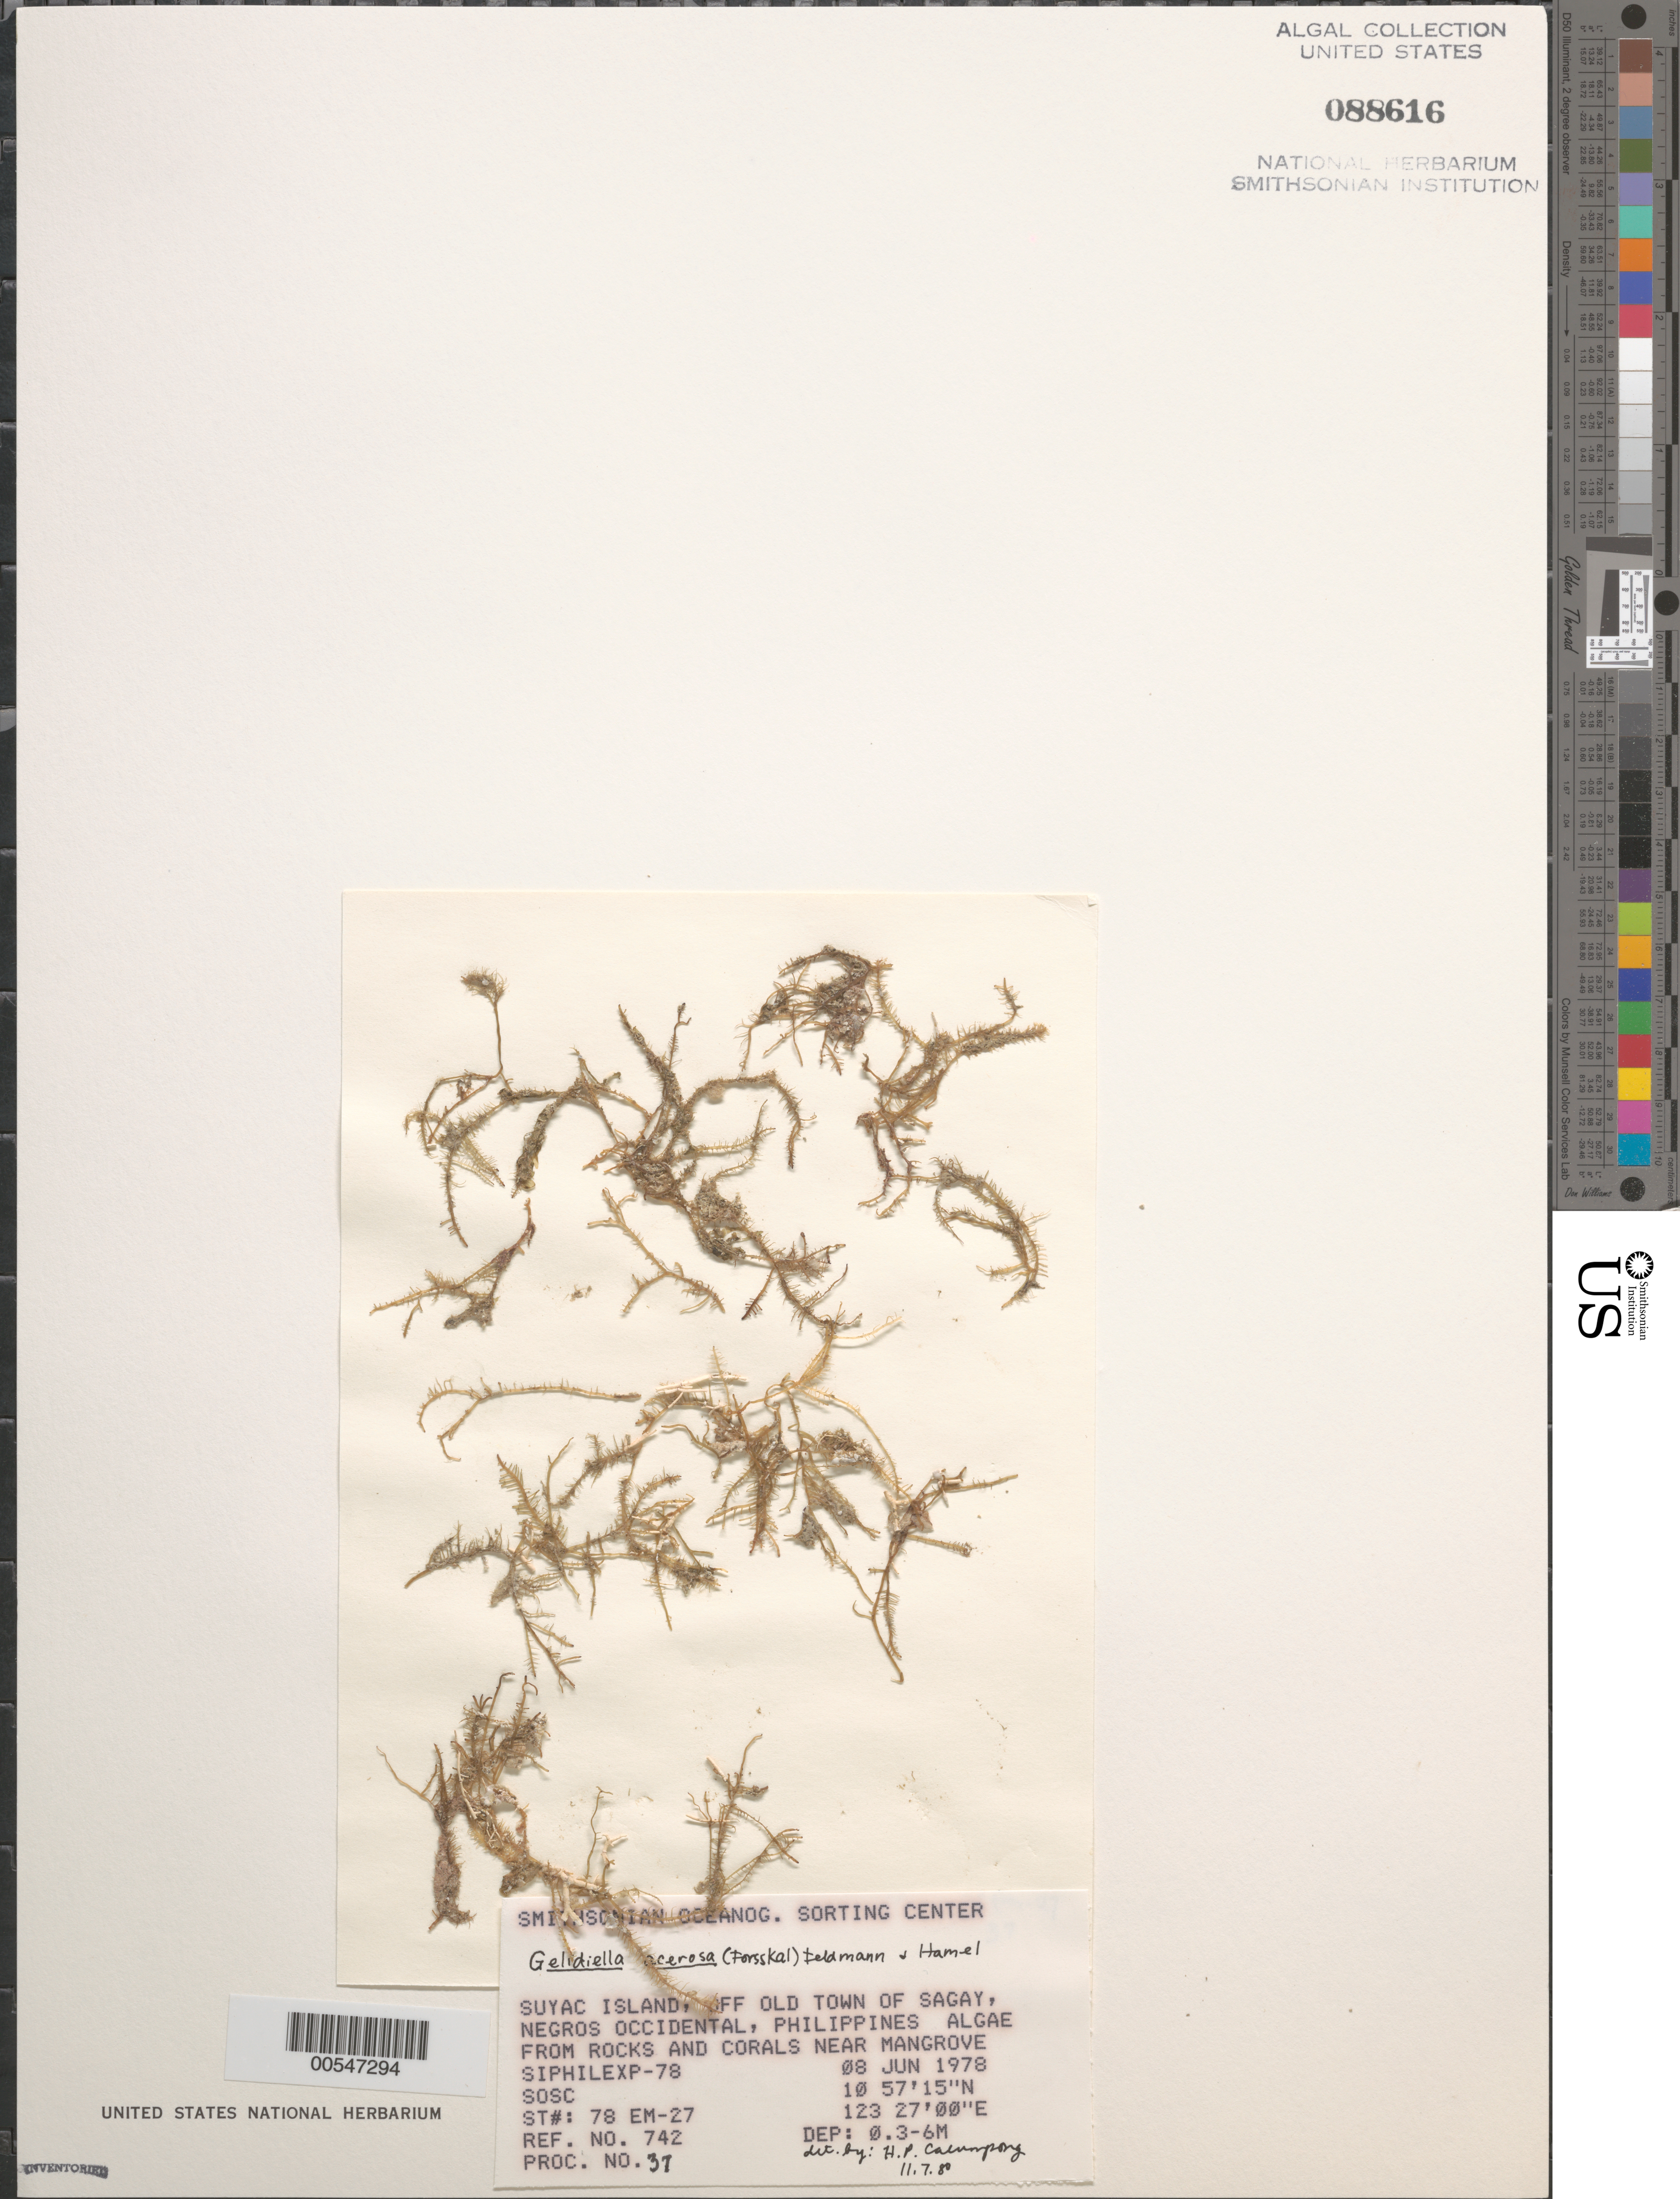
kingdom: Plantae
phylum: Rhodophyta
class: Florideophyceae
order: Gelidiales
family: Gelidiellaceae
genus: Gelidiella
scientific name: Gelidiella acerosa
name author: (Forssk.) Feldmann & G. Hamel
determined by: Calumpong, H. P.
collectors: SOSC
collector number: Station 78 Em-27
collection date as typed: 08 Jun 1978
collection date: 1978-06-08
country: Philippines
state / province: Western Visayas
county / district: Negros Occidental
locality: Suyac island, off sagay, negros occidental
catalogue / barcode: US 88616